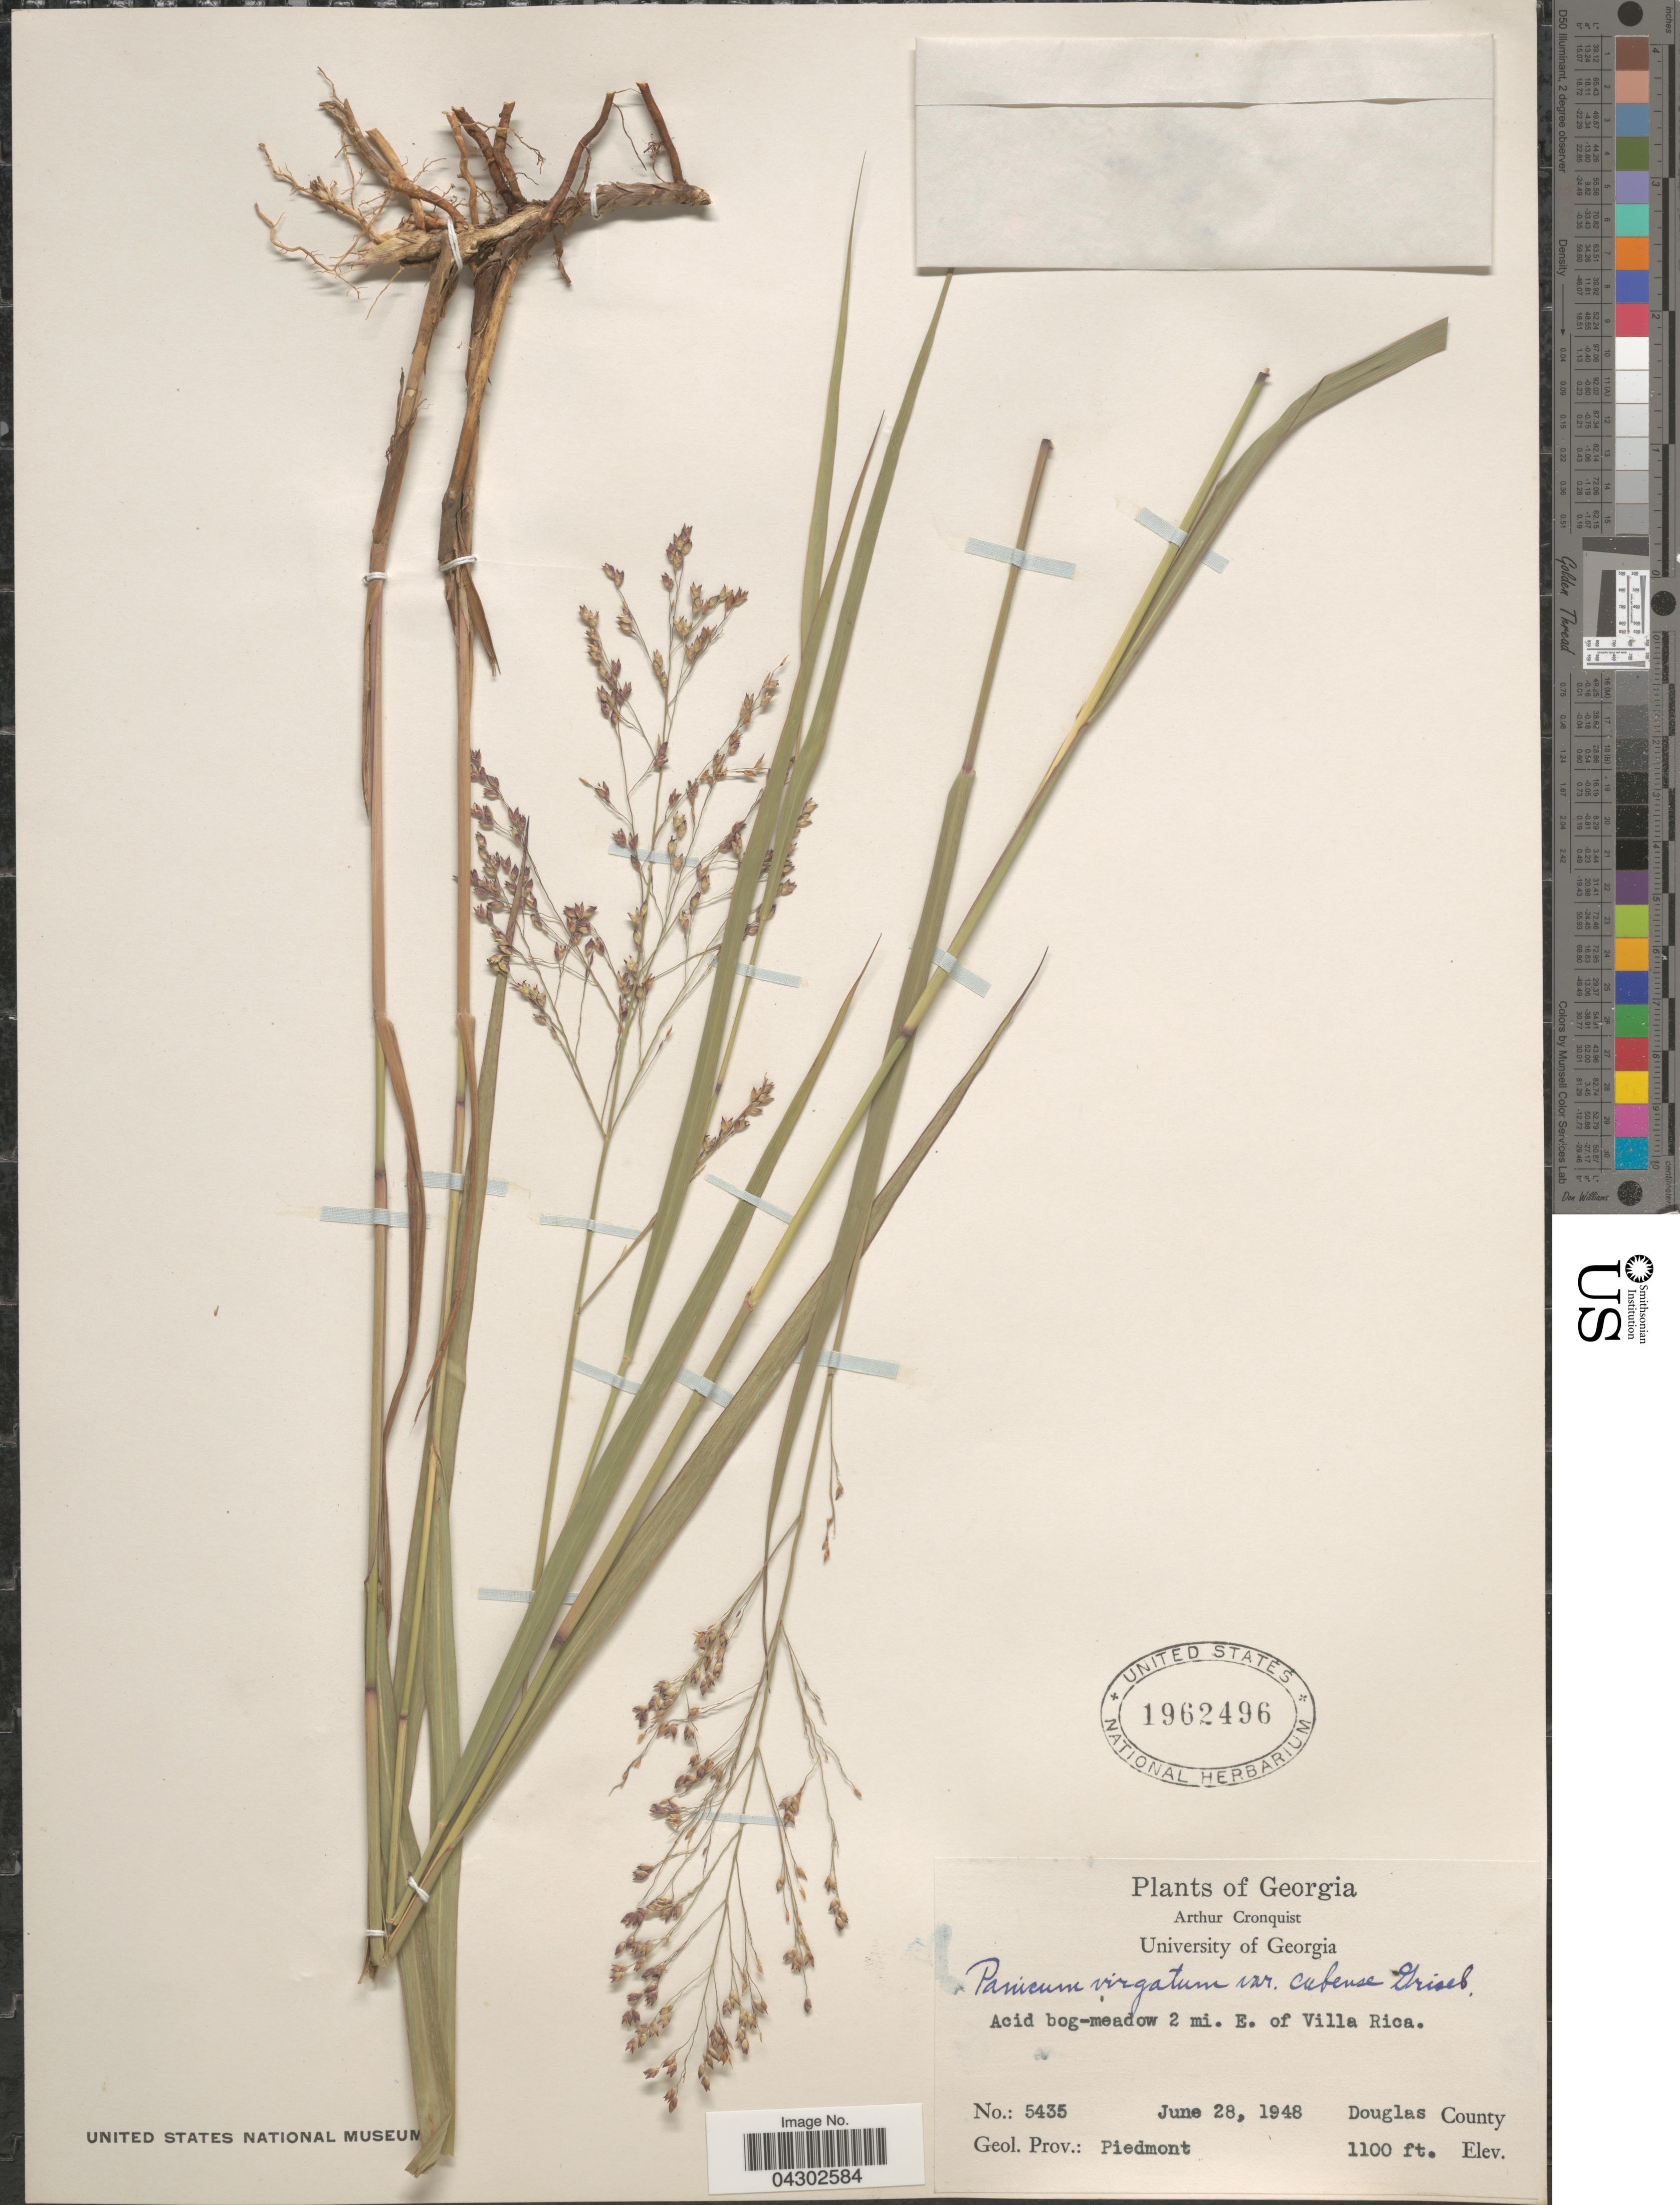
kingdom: Plantae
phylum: Tracheophyta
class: Liliopsida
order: Poales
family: Poaceae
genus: Panicum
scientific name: Panicum virgatum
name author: L.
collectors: A. J. Cronquist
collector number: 5435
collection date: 1948-06-28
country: United States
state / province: Georgia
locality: Acid bog-meadow 2 mi. E. of Villa Rica. Douglas County. Geol. Prov.: Piedmont.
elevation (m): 335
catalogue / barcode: US 1962496